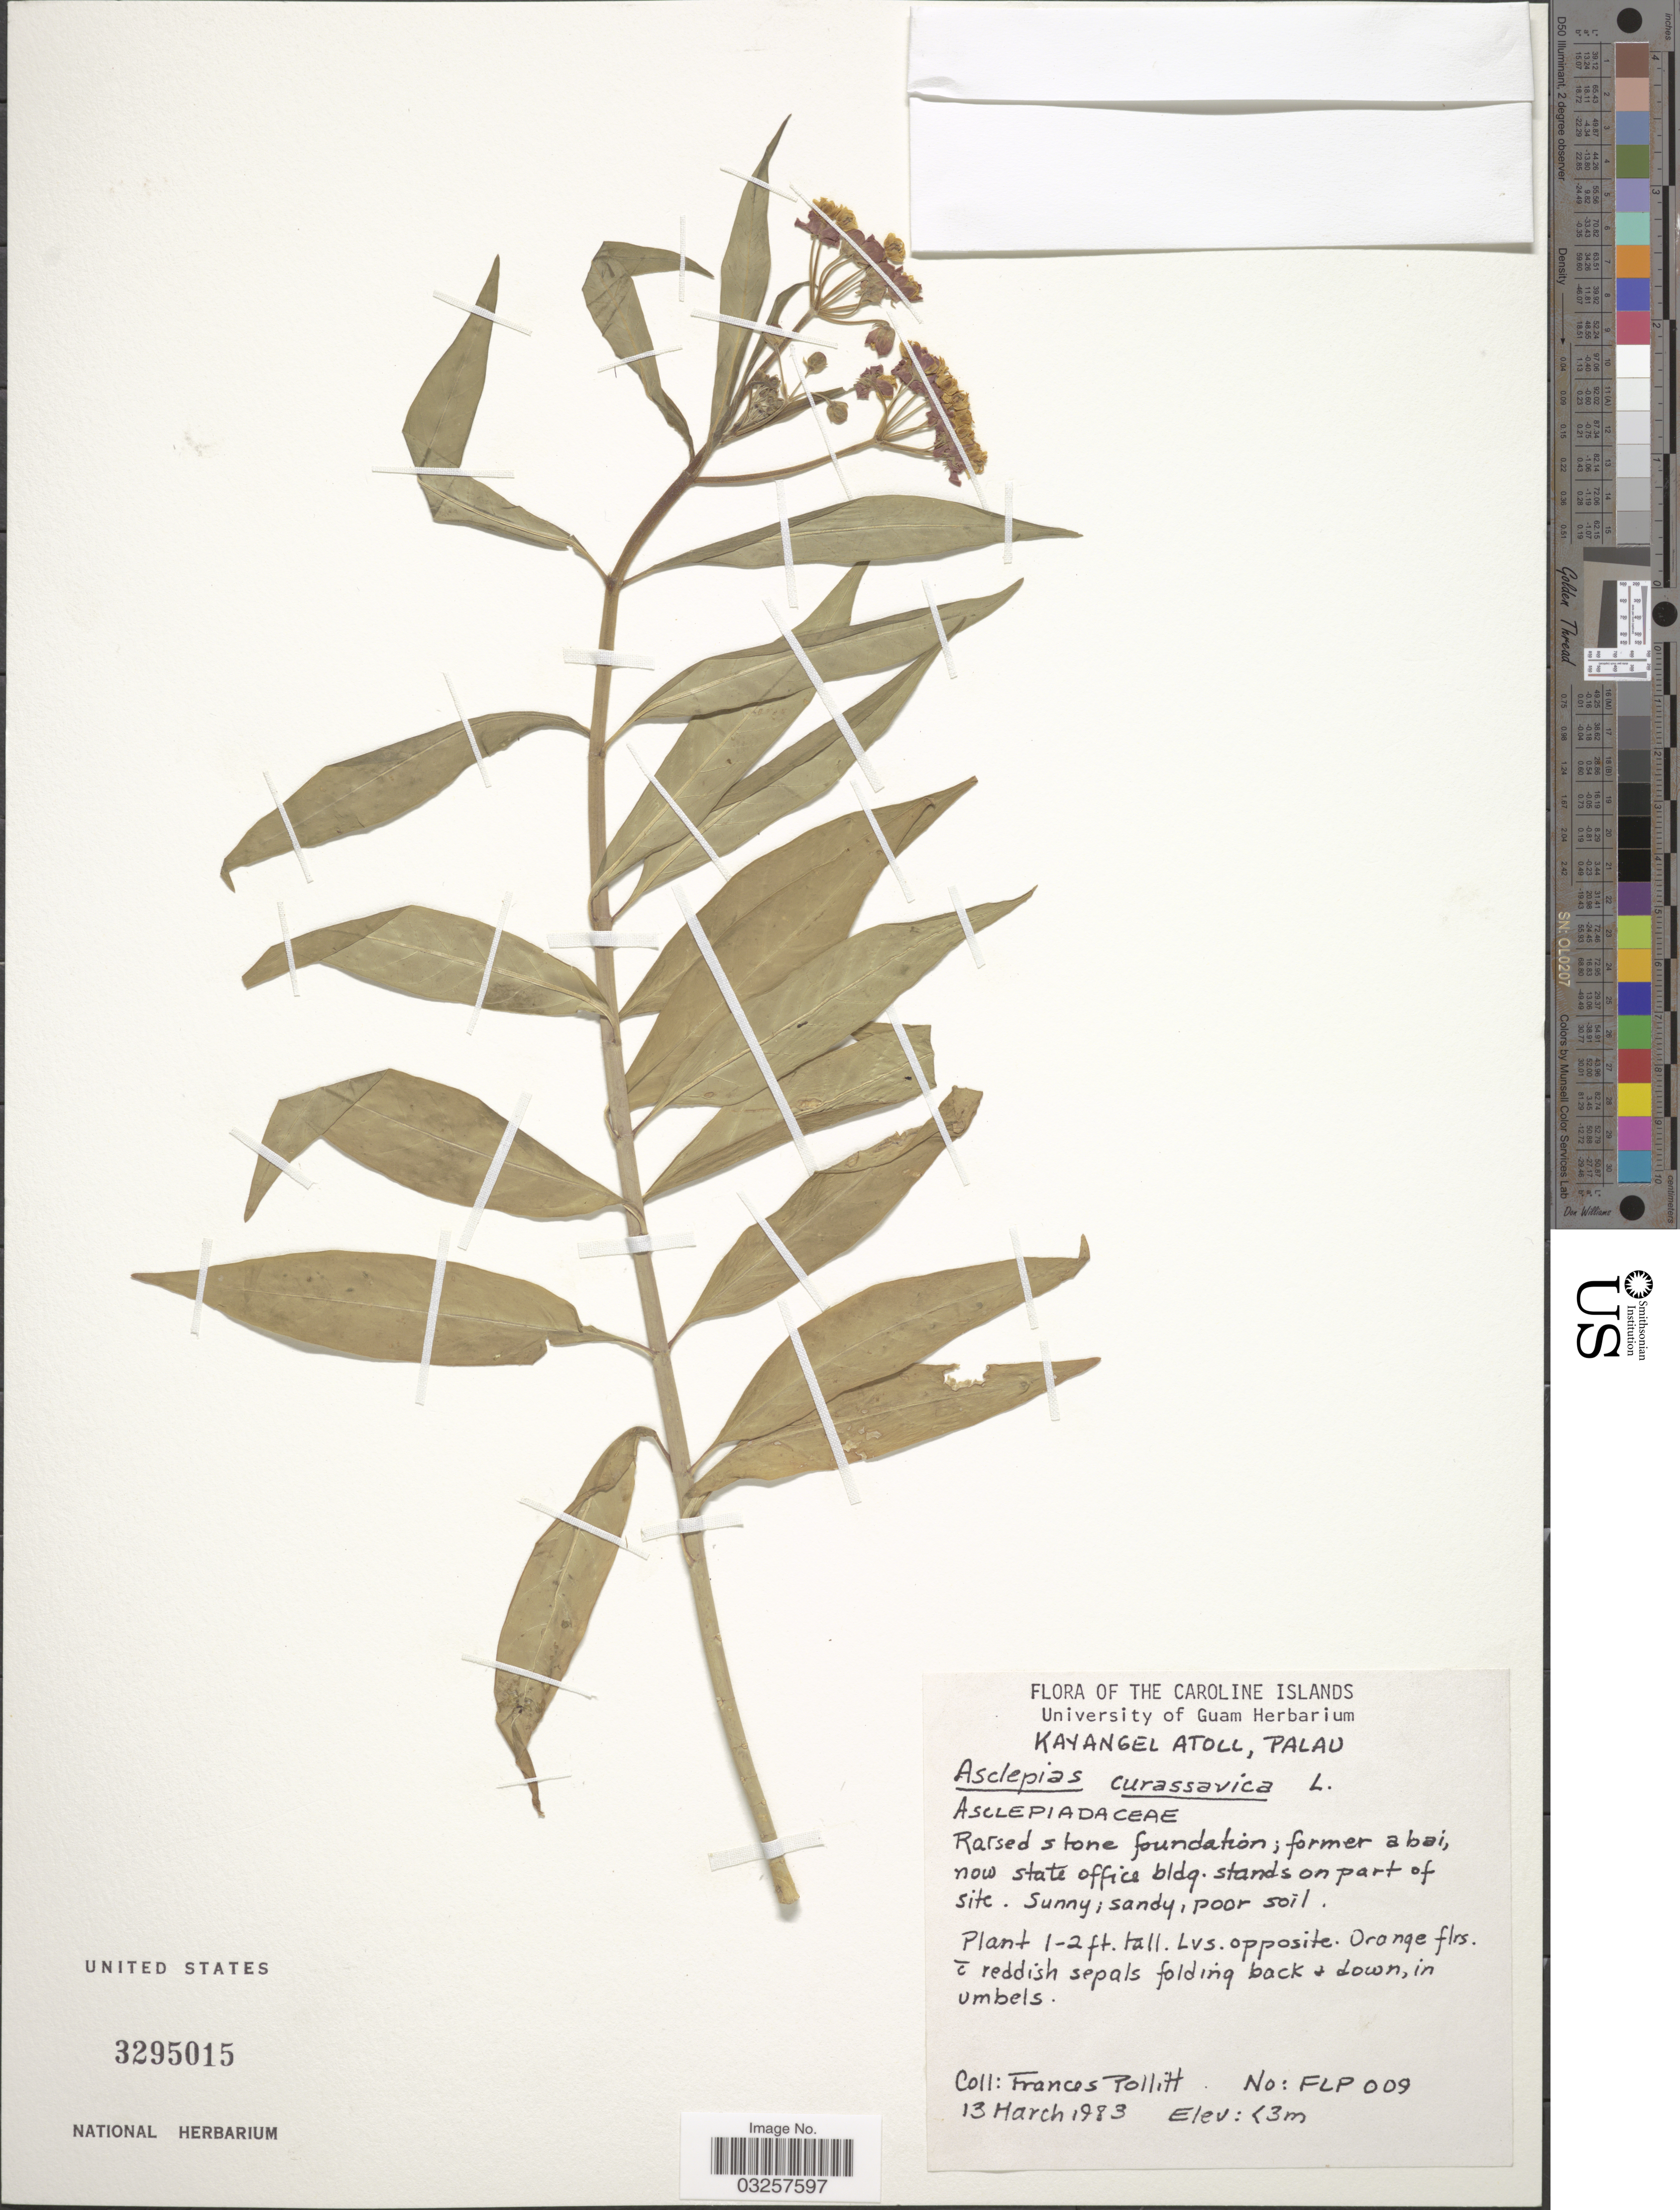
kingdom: Plantae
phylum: Tracheophyta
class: Magnoliopsida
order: Gentianales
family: Apocynaceae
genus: Asclepias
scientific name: Asclepias curassavica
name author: L.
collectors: F. Pollitt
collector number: FLP009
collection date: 1983-03-13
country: Palau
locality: Caroline Islands. Kayangel Atoll, Palau.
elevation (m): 3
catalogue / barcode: US 3295015